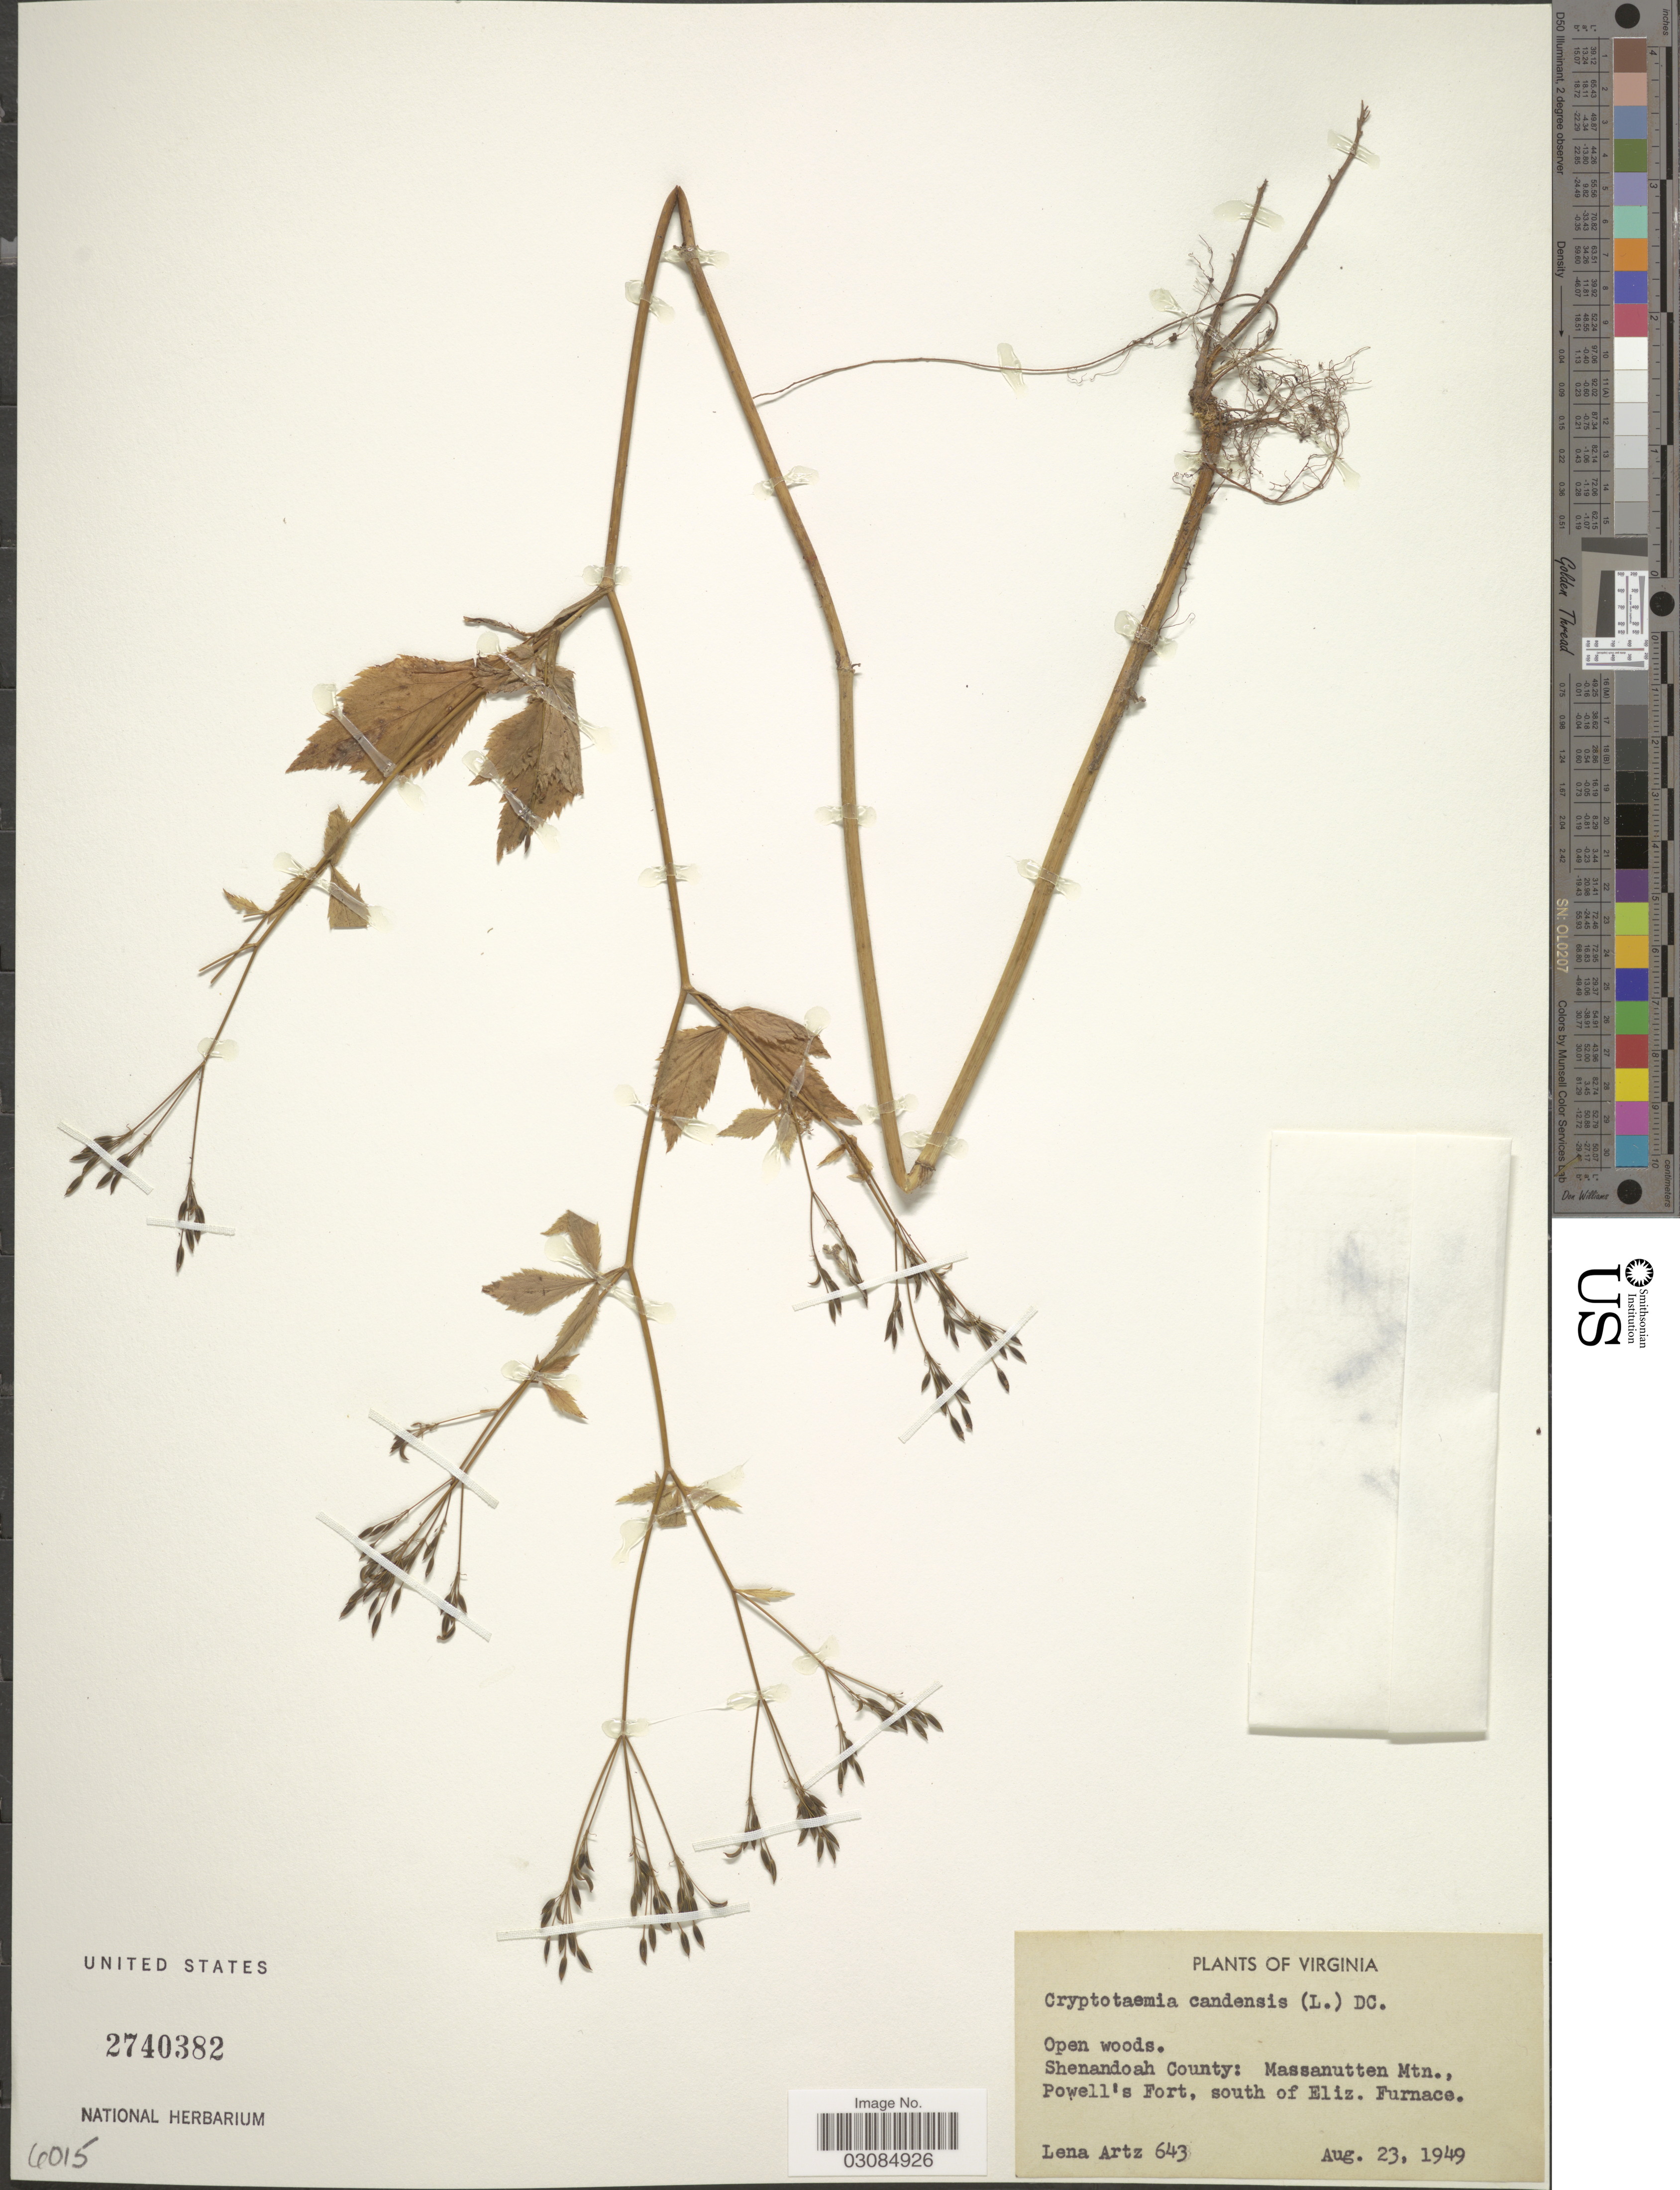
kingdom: Plantae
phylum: Tracheophyta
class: Magnoliopsida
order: Apiales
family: Apiaceae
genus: Cryptotaenia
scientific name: Cryptotaenia canadensis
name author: (L.) DC.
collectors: L. Artz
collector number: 643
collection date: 1949-08-23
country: United States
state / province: Virginia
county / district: Shenandoah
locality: Shenandoah County: Massanutten Mtn., Powell's Fort, south of Eliz.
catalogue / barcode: US 2740382